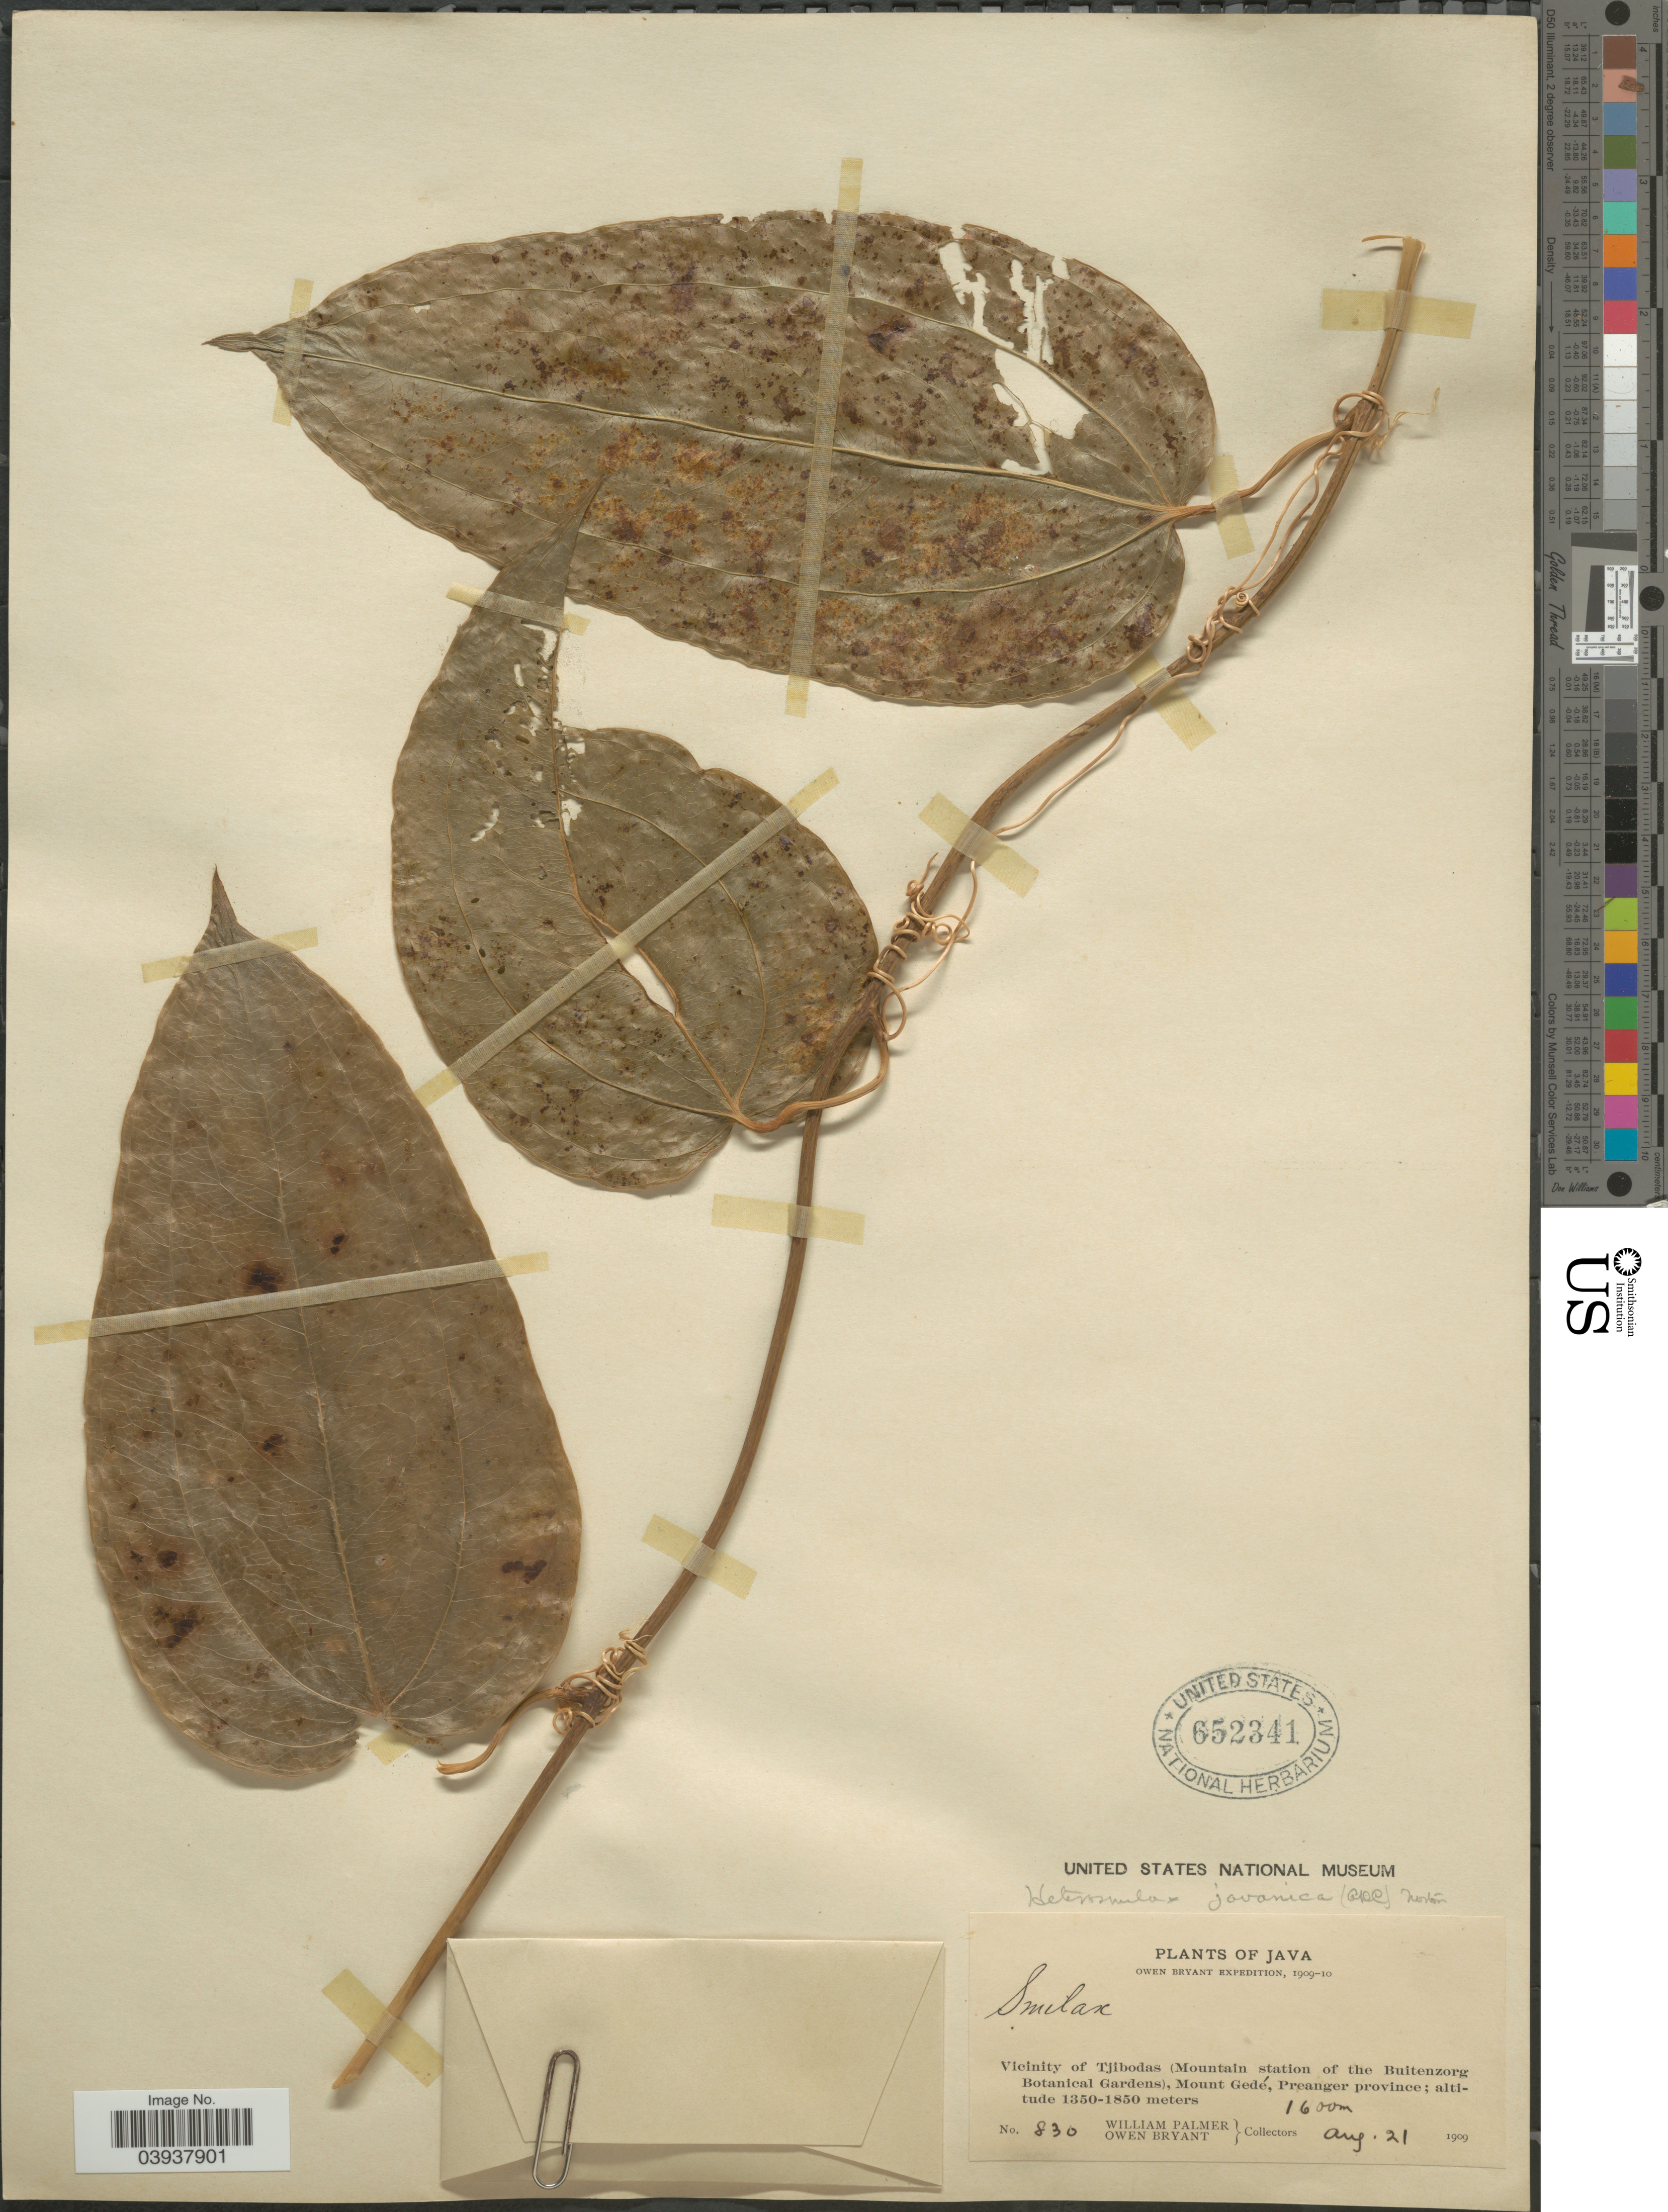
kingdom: Plantae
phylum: Tracheophyta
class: Liliopsida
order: Liliales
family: Smilacaceae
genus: Heterosmilax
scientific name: Heterosmilax japonica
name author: Kunth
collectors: W. Palmer & O. Bryant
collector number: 830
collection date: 1909-08-21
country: Indonesia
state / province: Java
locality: Vicinity of Tjibodas (Mountain station of the Buitenzorg Botanical Gardens), Mount Gedé, Preanger province.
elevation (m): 1600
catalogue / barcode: US 652341